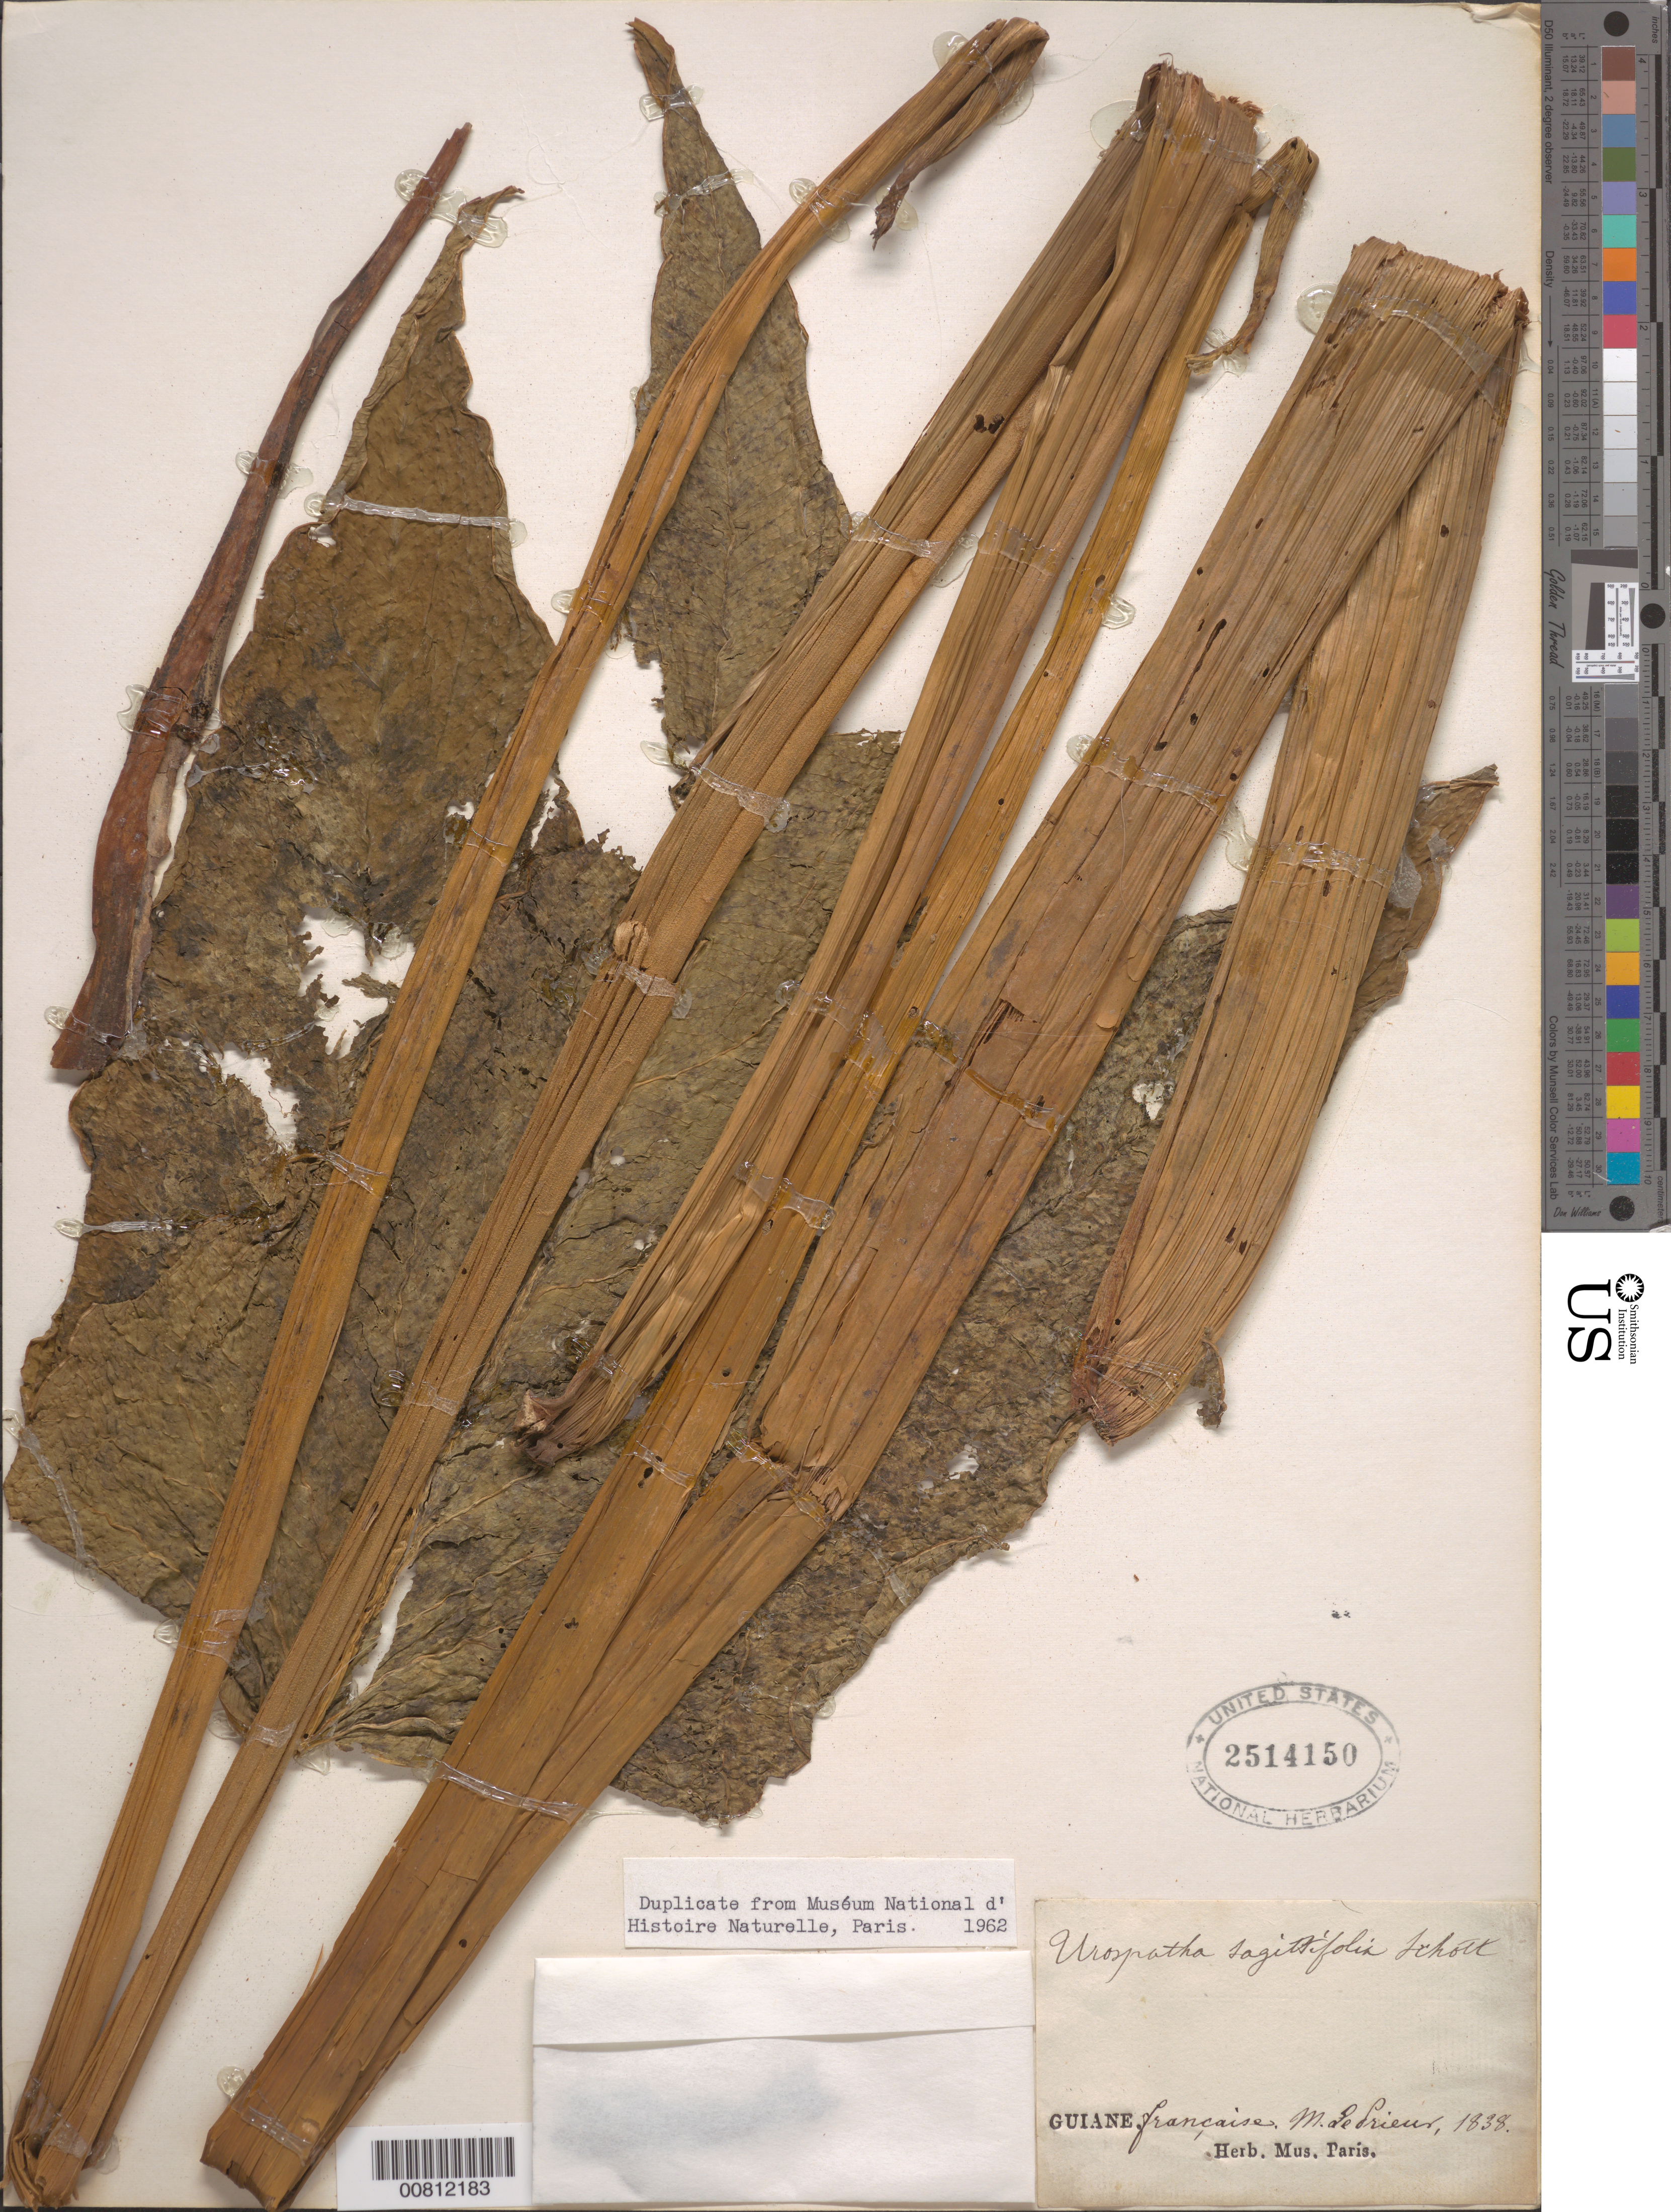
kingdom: Plantae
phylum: Tracheophyta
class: Liliopsida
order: Alismatales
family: Araceae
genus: Urospatha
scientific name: Urospatha sagittifolia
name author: (Rudge) Schott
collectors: F. M. R. Leprieur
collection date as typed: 1838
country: French Guiana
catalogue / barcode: US 2514150